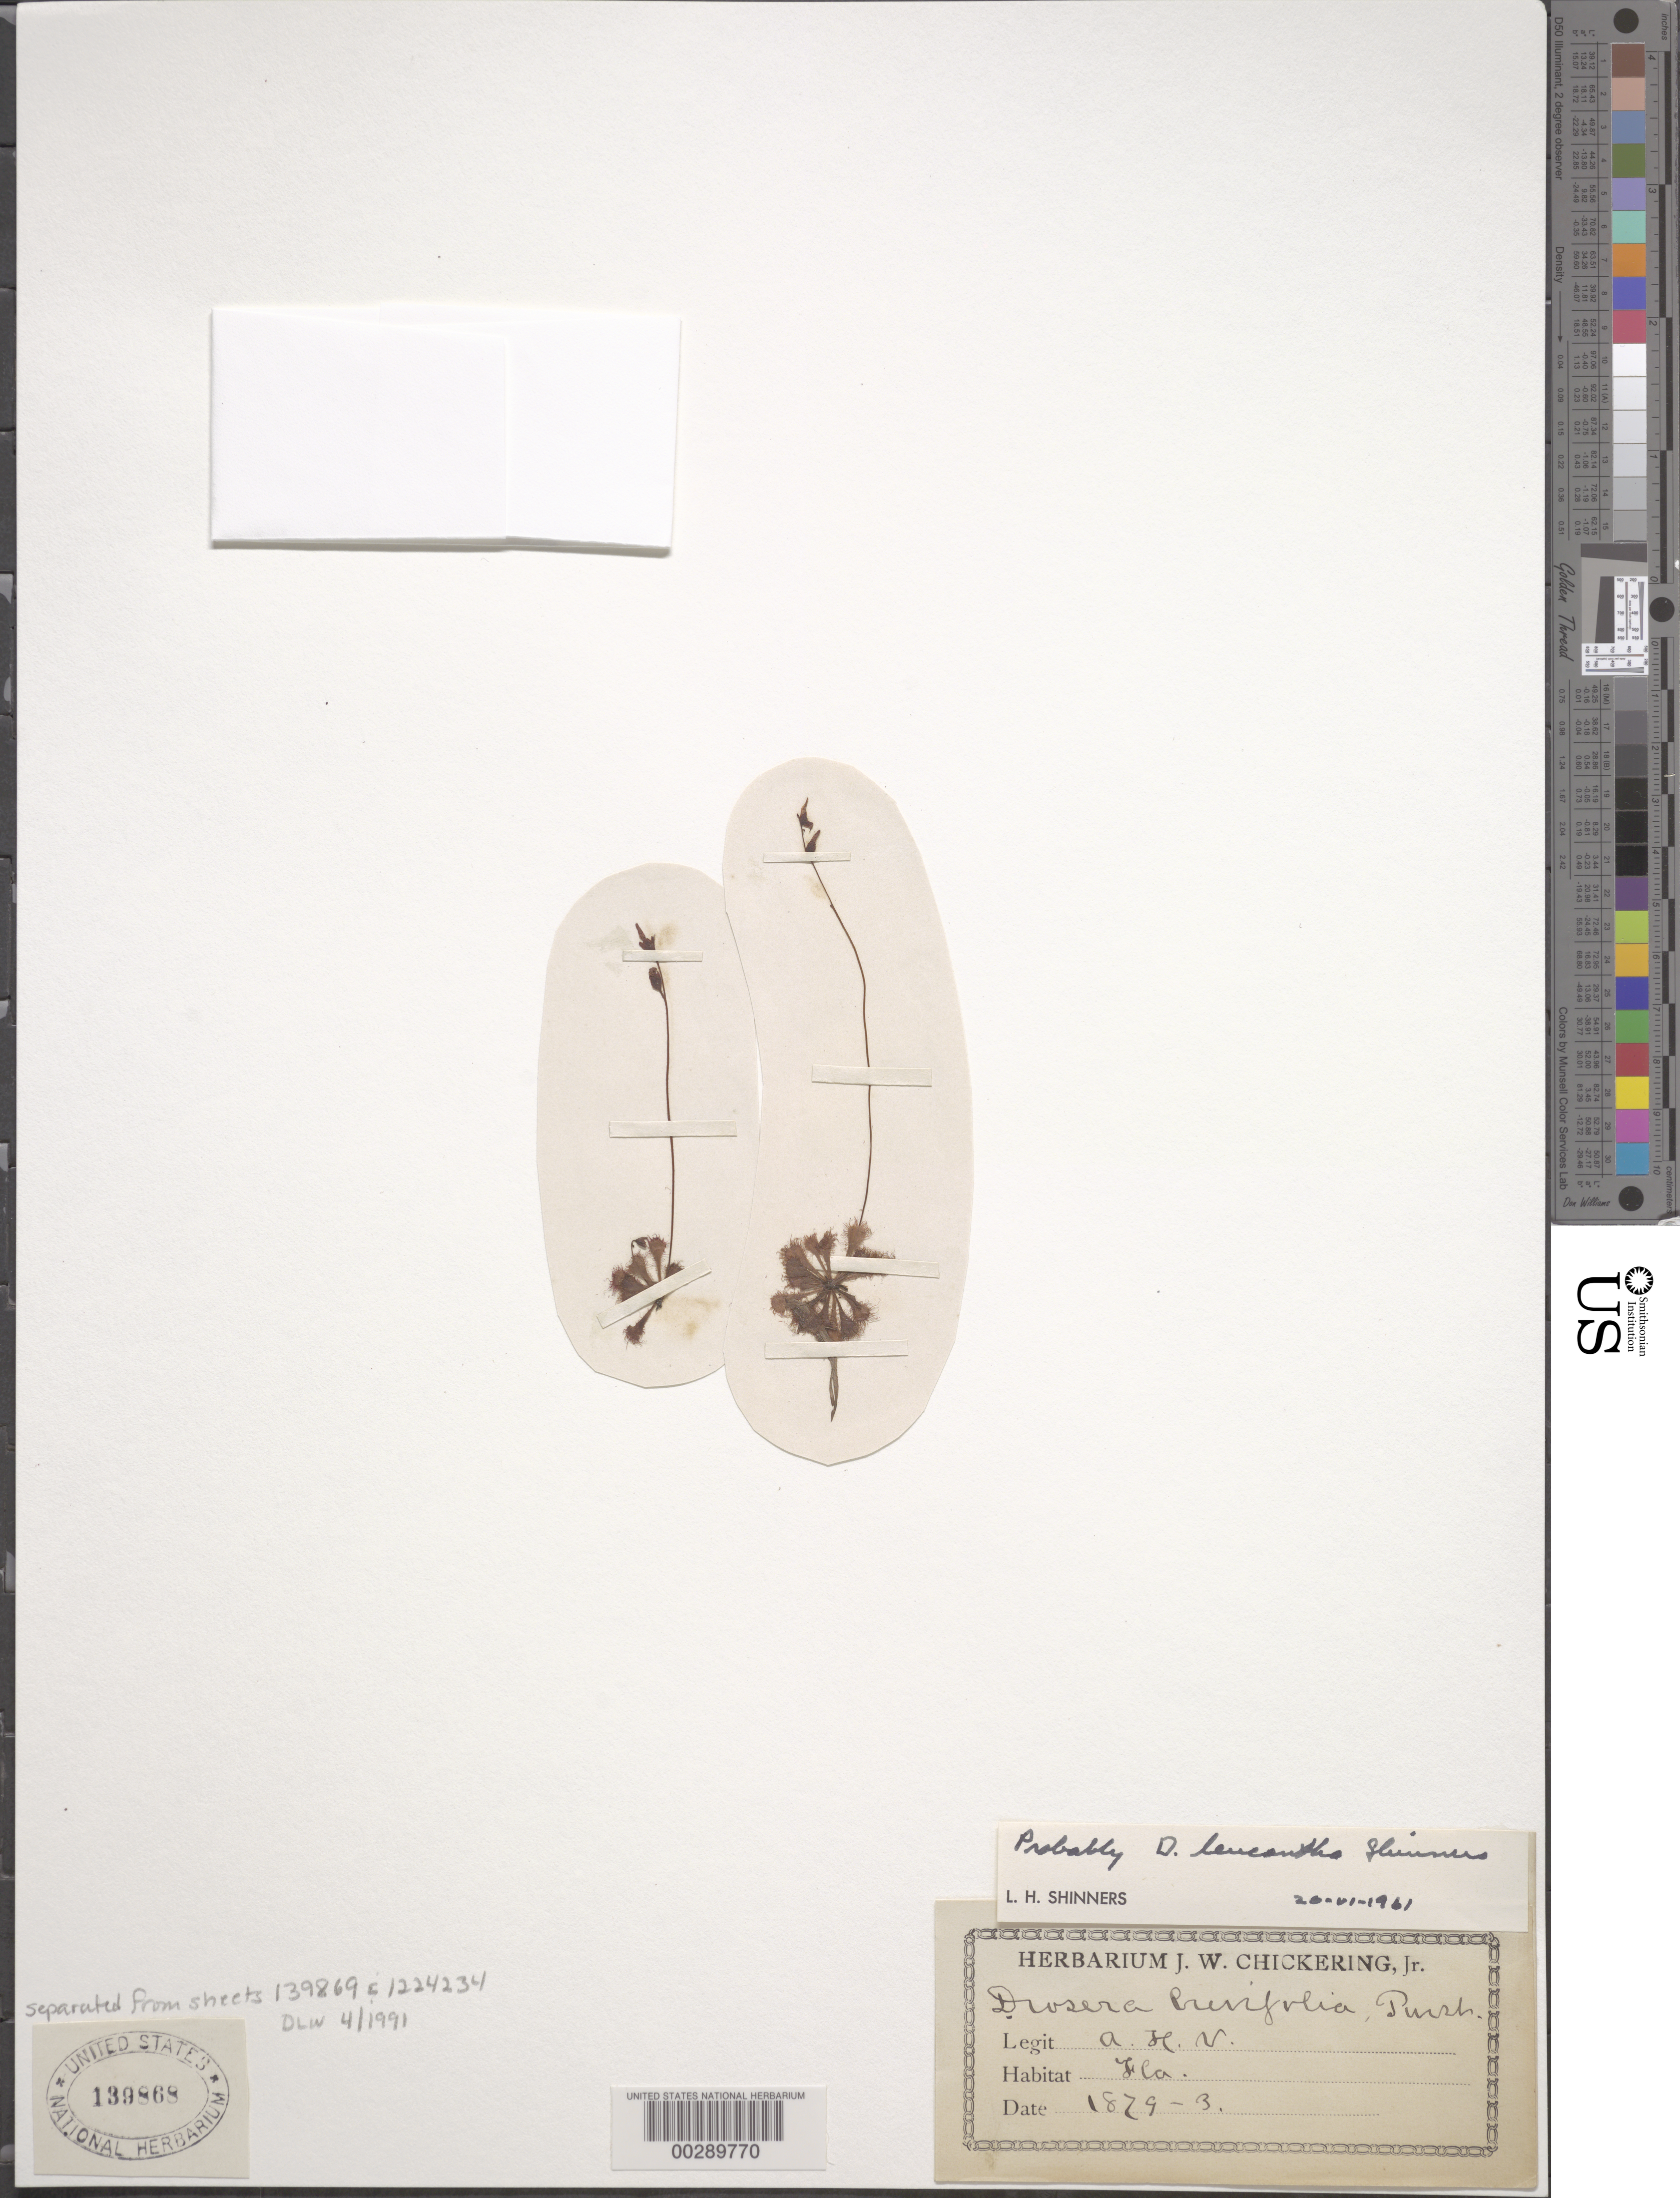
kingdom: Plantae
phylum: Tracheophyta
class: Magnoliopsida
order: Caryophyllales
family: Droseraceae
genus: Drosera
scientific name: Drosera leucantha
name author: Shinners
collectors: ex herb. J.W. Chickering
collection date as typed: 1829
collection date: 1829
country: United States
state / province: Florida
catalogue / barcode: US 139868